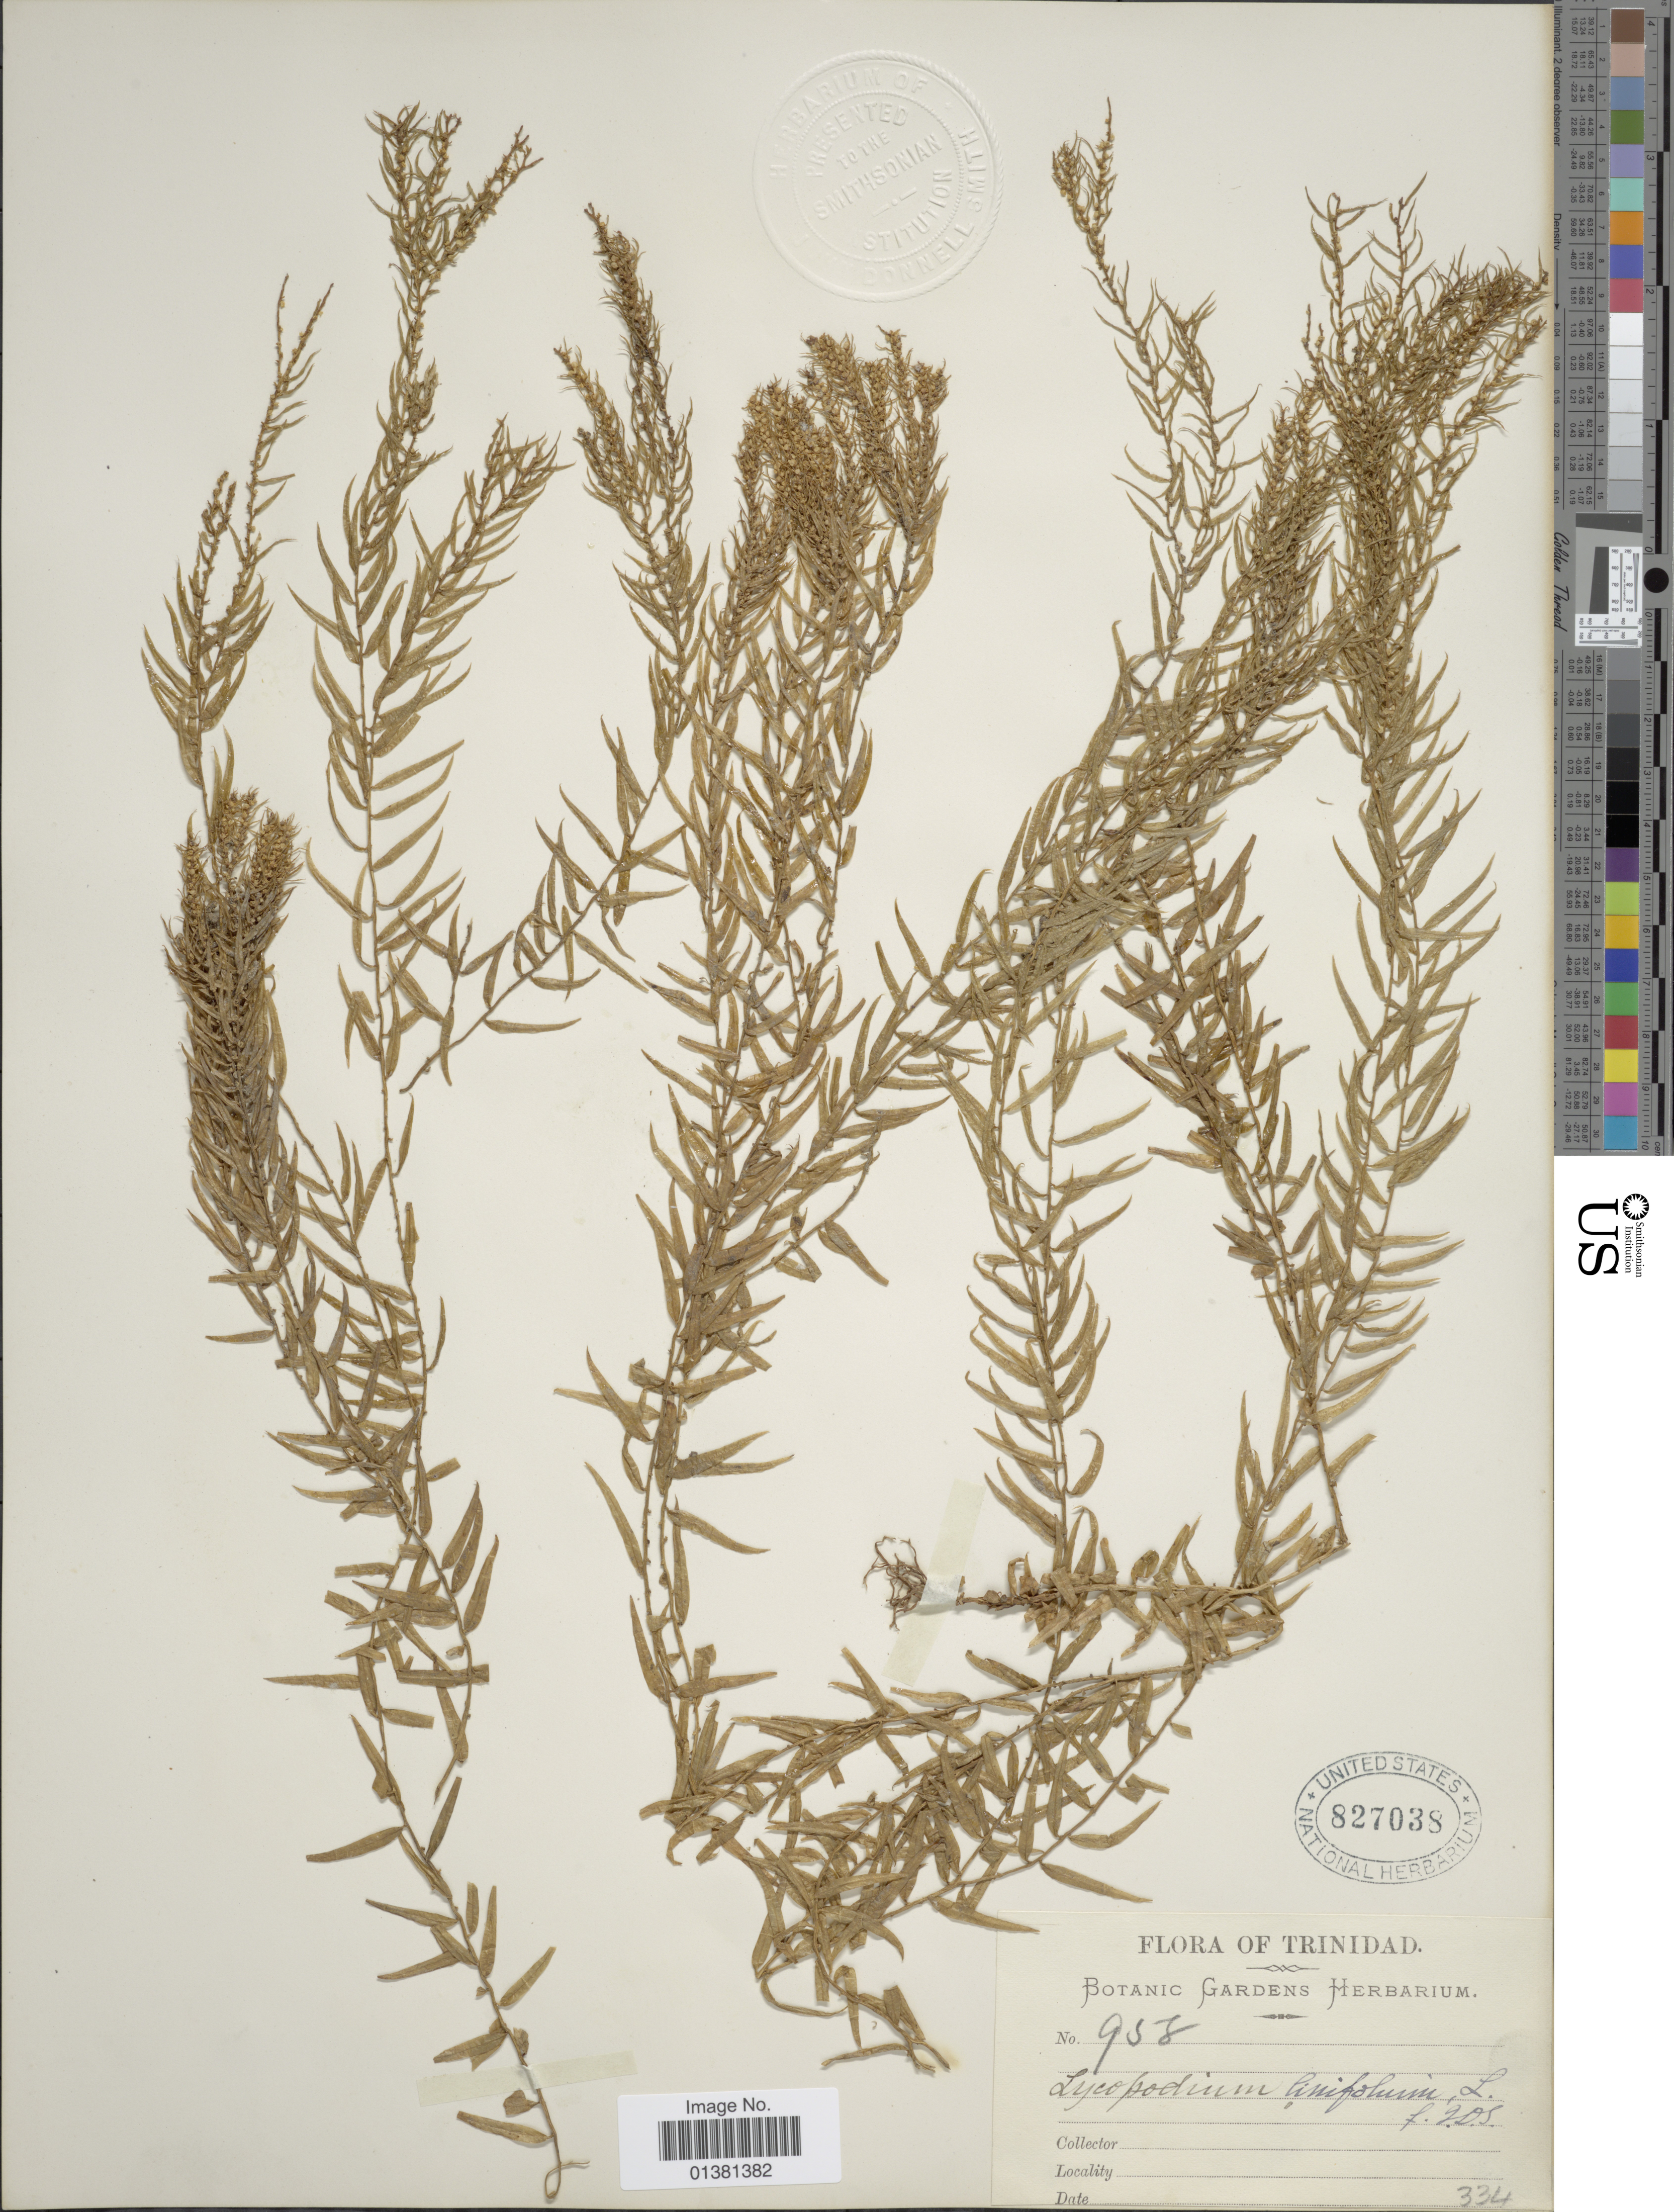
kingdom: Plantae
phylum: Tracheophyta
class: Lycopodiopsida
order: Lycopodiales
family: Lycopodiaceae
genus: Phlegmariurus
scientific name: Phlegmariurus linifolius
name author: (L.) B. Øllg.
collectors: ex herb. Bot. Gard. Trinidad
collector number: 958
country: Trinidad and Tobago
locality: Trinidad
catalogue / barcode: US 827038